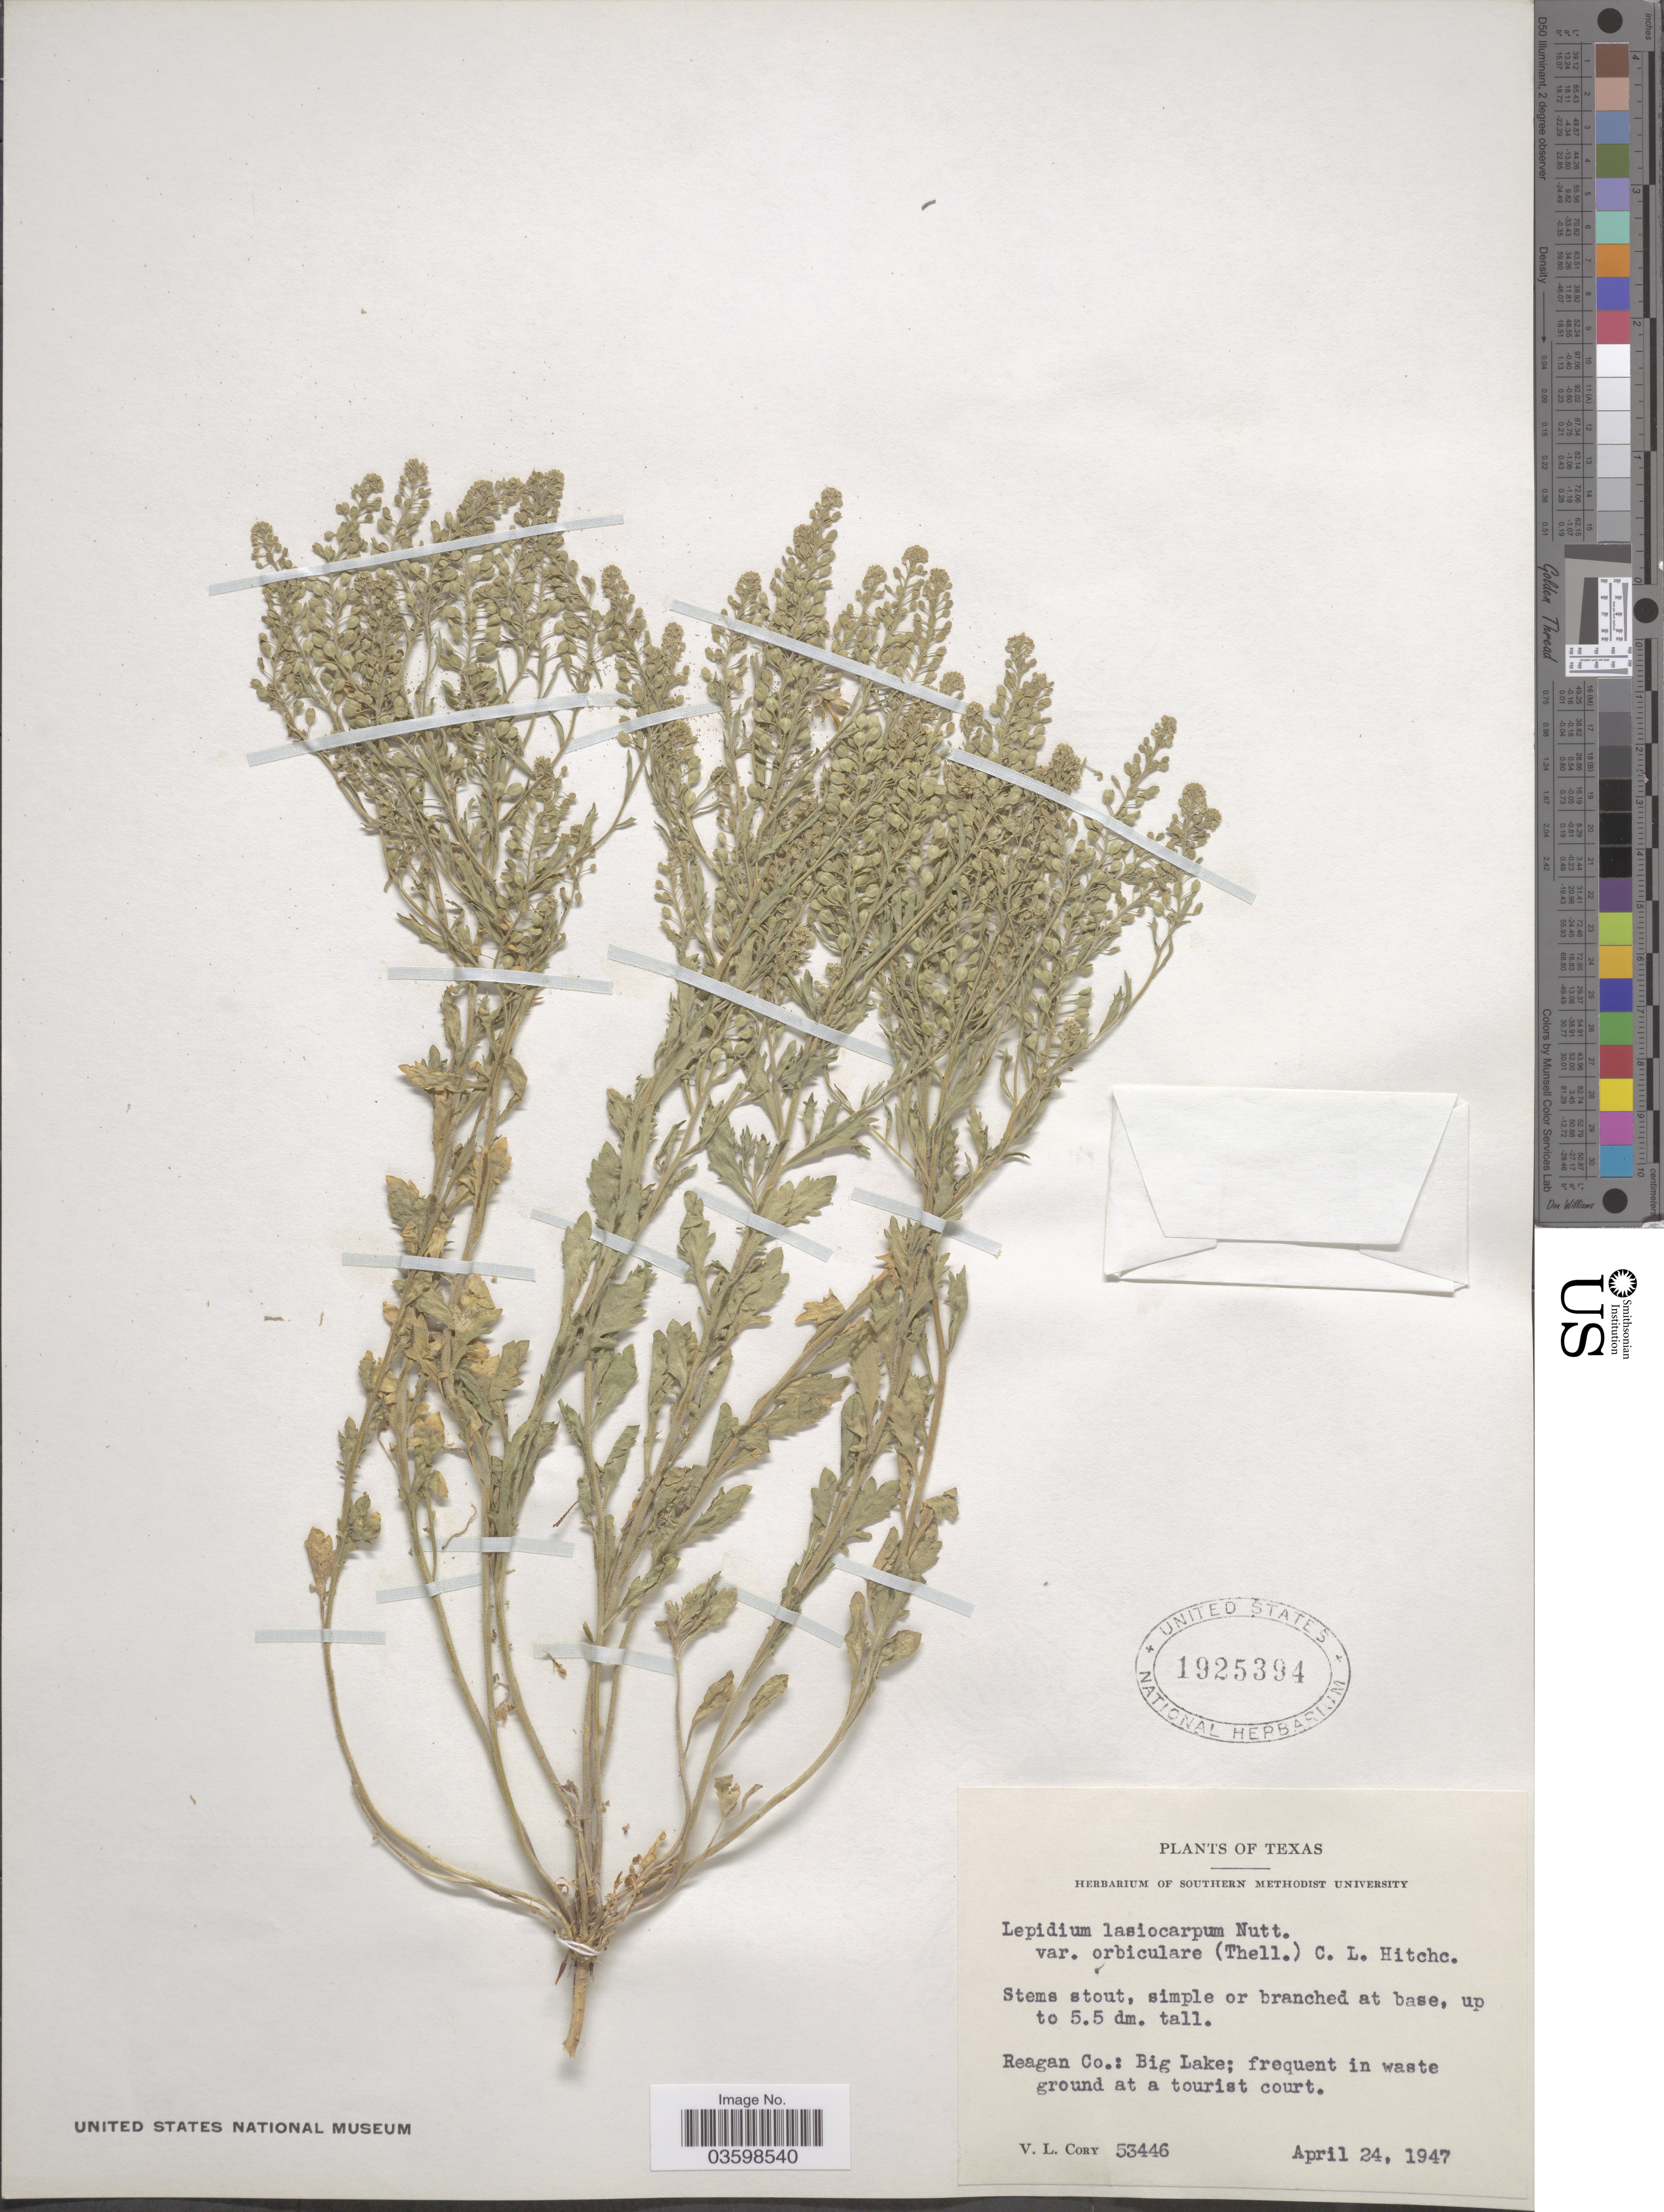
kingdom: Plantae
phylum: Tracheophyta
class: Magnoliopsida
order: Brassicales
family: Brassicaceae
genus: Lepidium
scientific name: Lepidium lasiocarpum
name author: Nutt.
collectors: V. Cory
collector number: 53446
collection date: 1947-04-24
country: United States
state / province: Texas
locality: Reagan Co.: Big Lake; frequent in waste ground at a tourist court.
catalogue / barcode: US 1925394